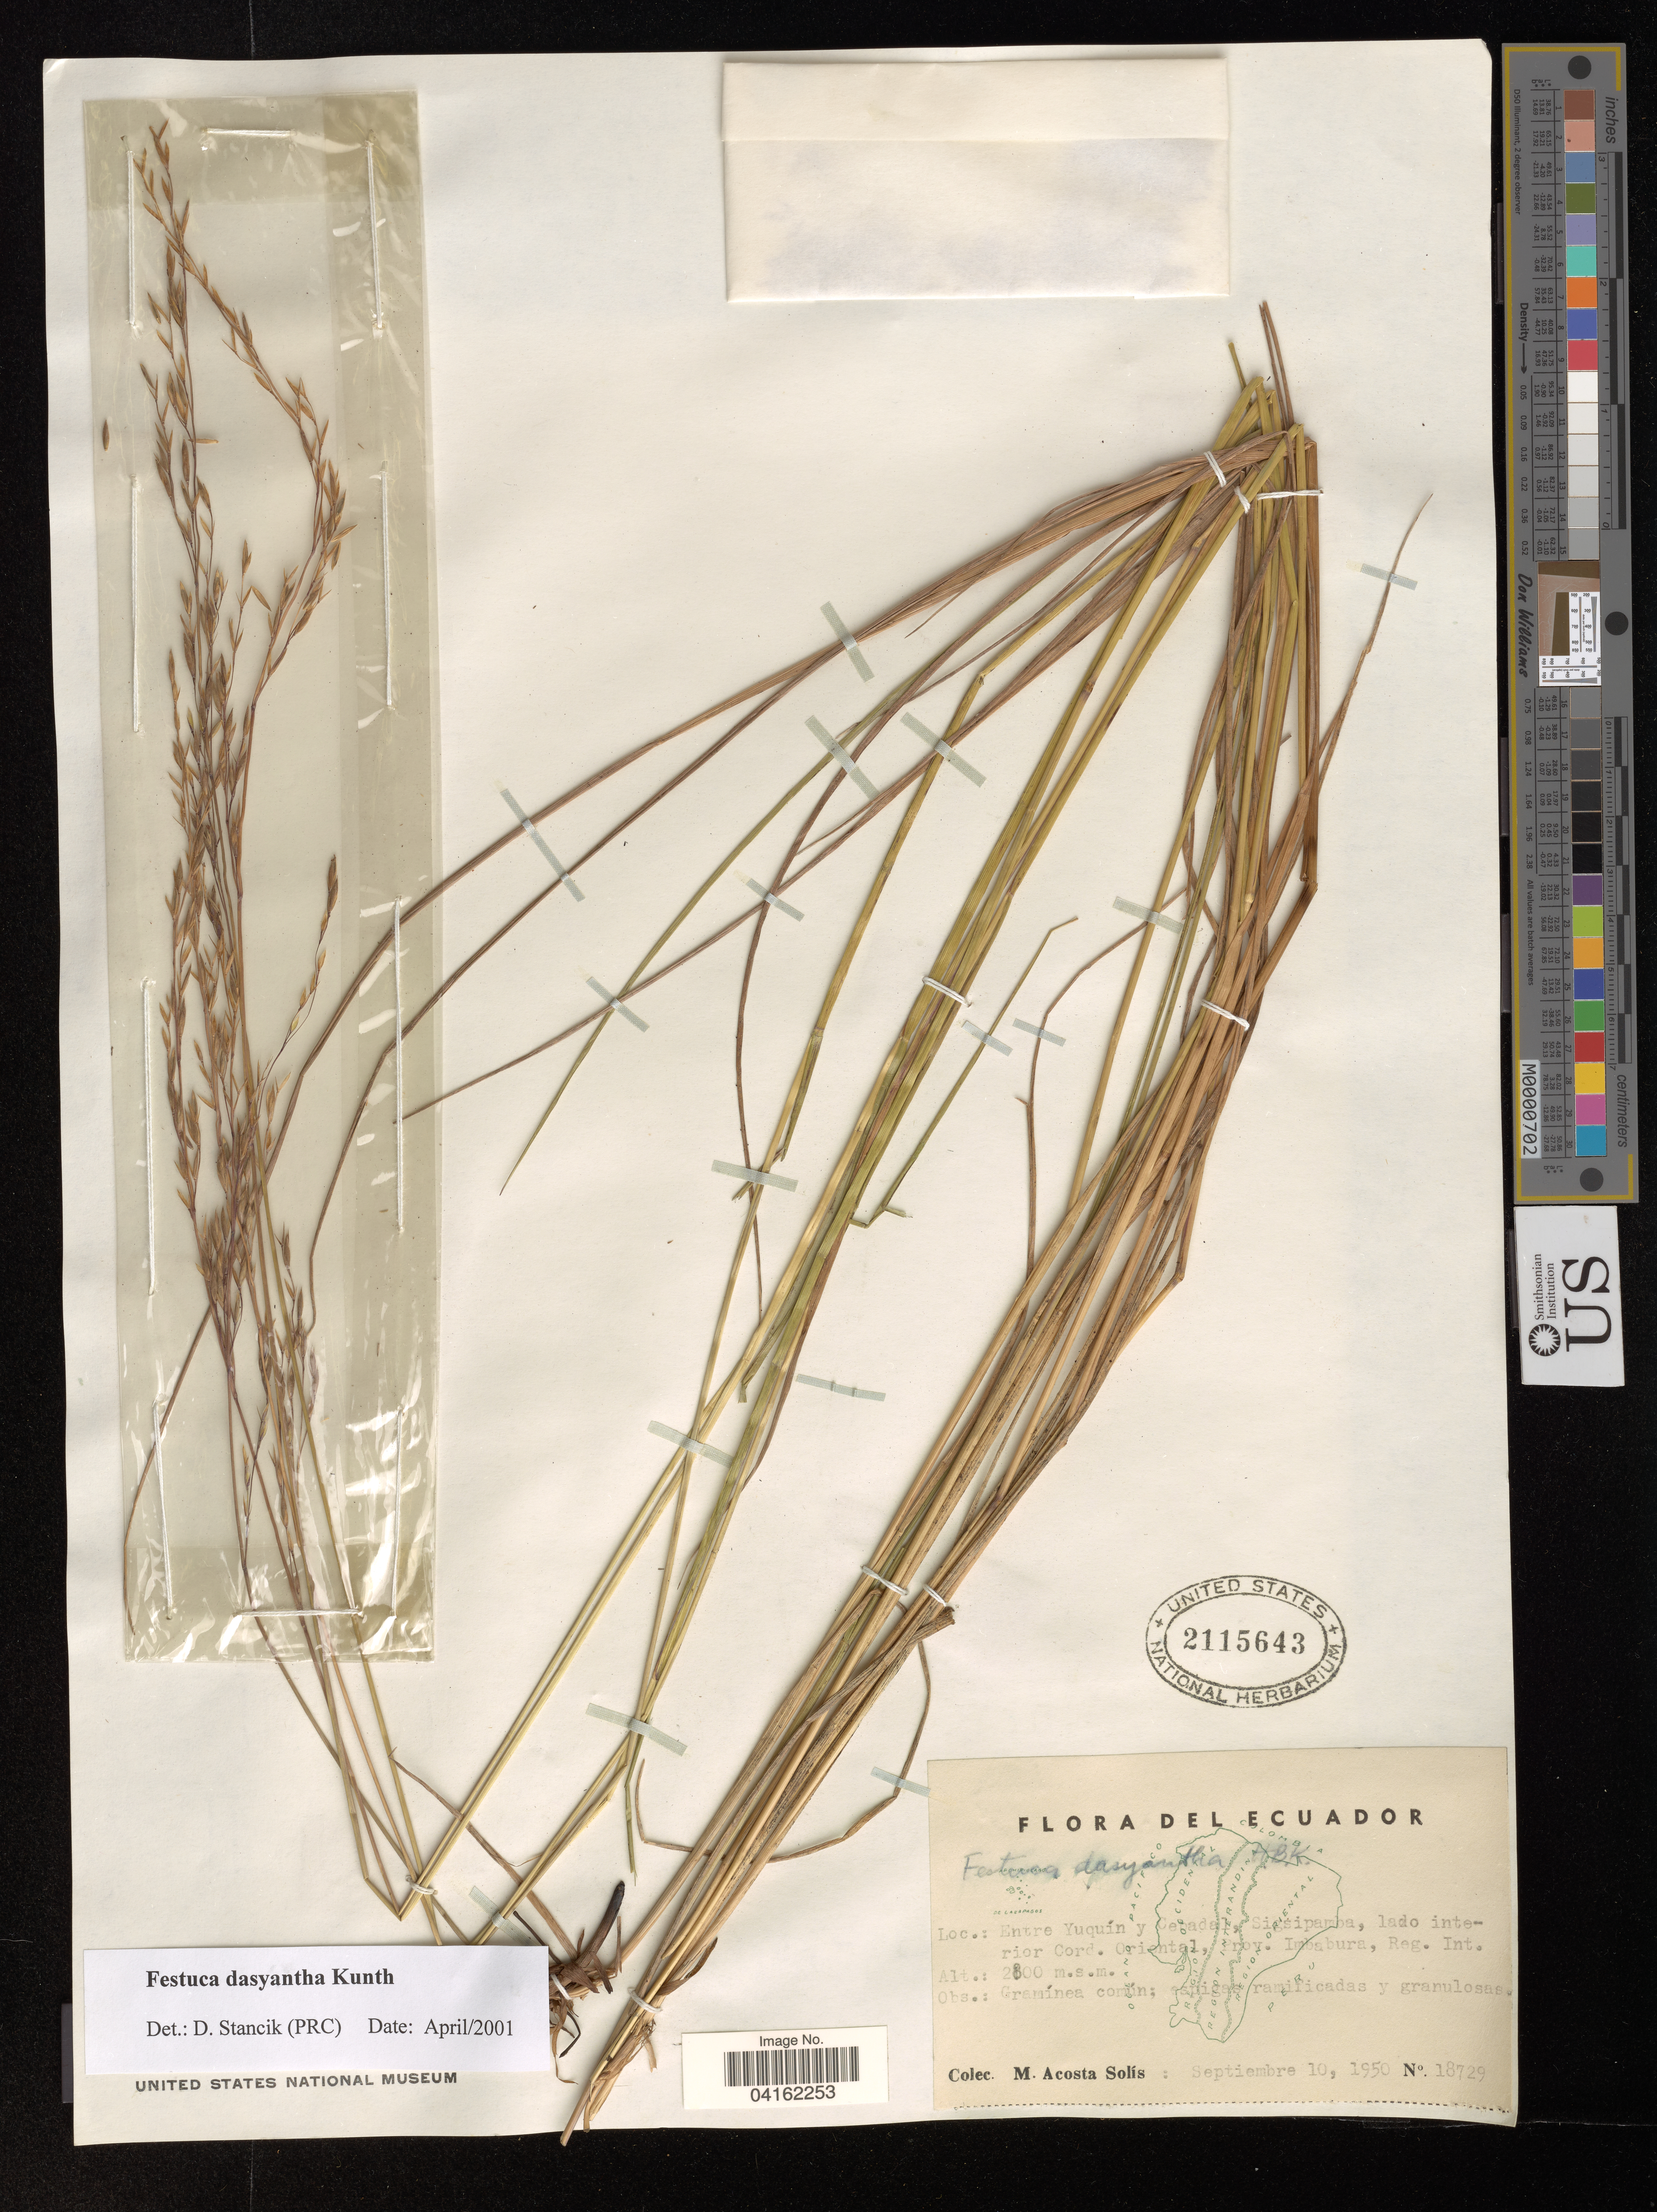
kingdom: Plantae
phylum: Tracheophyta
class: Liliopsida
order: Poales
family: Poaceae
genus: Festuca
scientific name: Festuca dasyantha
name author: Kunth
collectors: M. Acosta Solis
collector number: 18729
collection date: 1950-09-10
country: Ecuador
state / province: Imbabura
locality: Entre Yuquín y Cenadal*, Sigsipamba, lado interior Cord. Oriental, Prov. Imbabura, Reg. Int.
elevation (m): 2800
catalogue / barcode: US 2115643